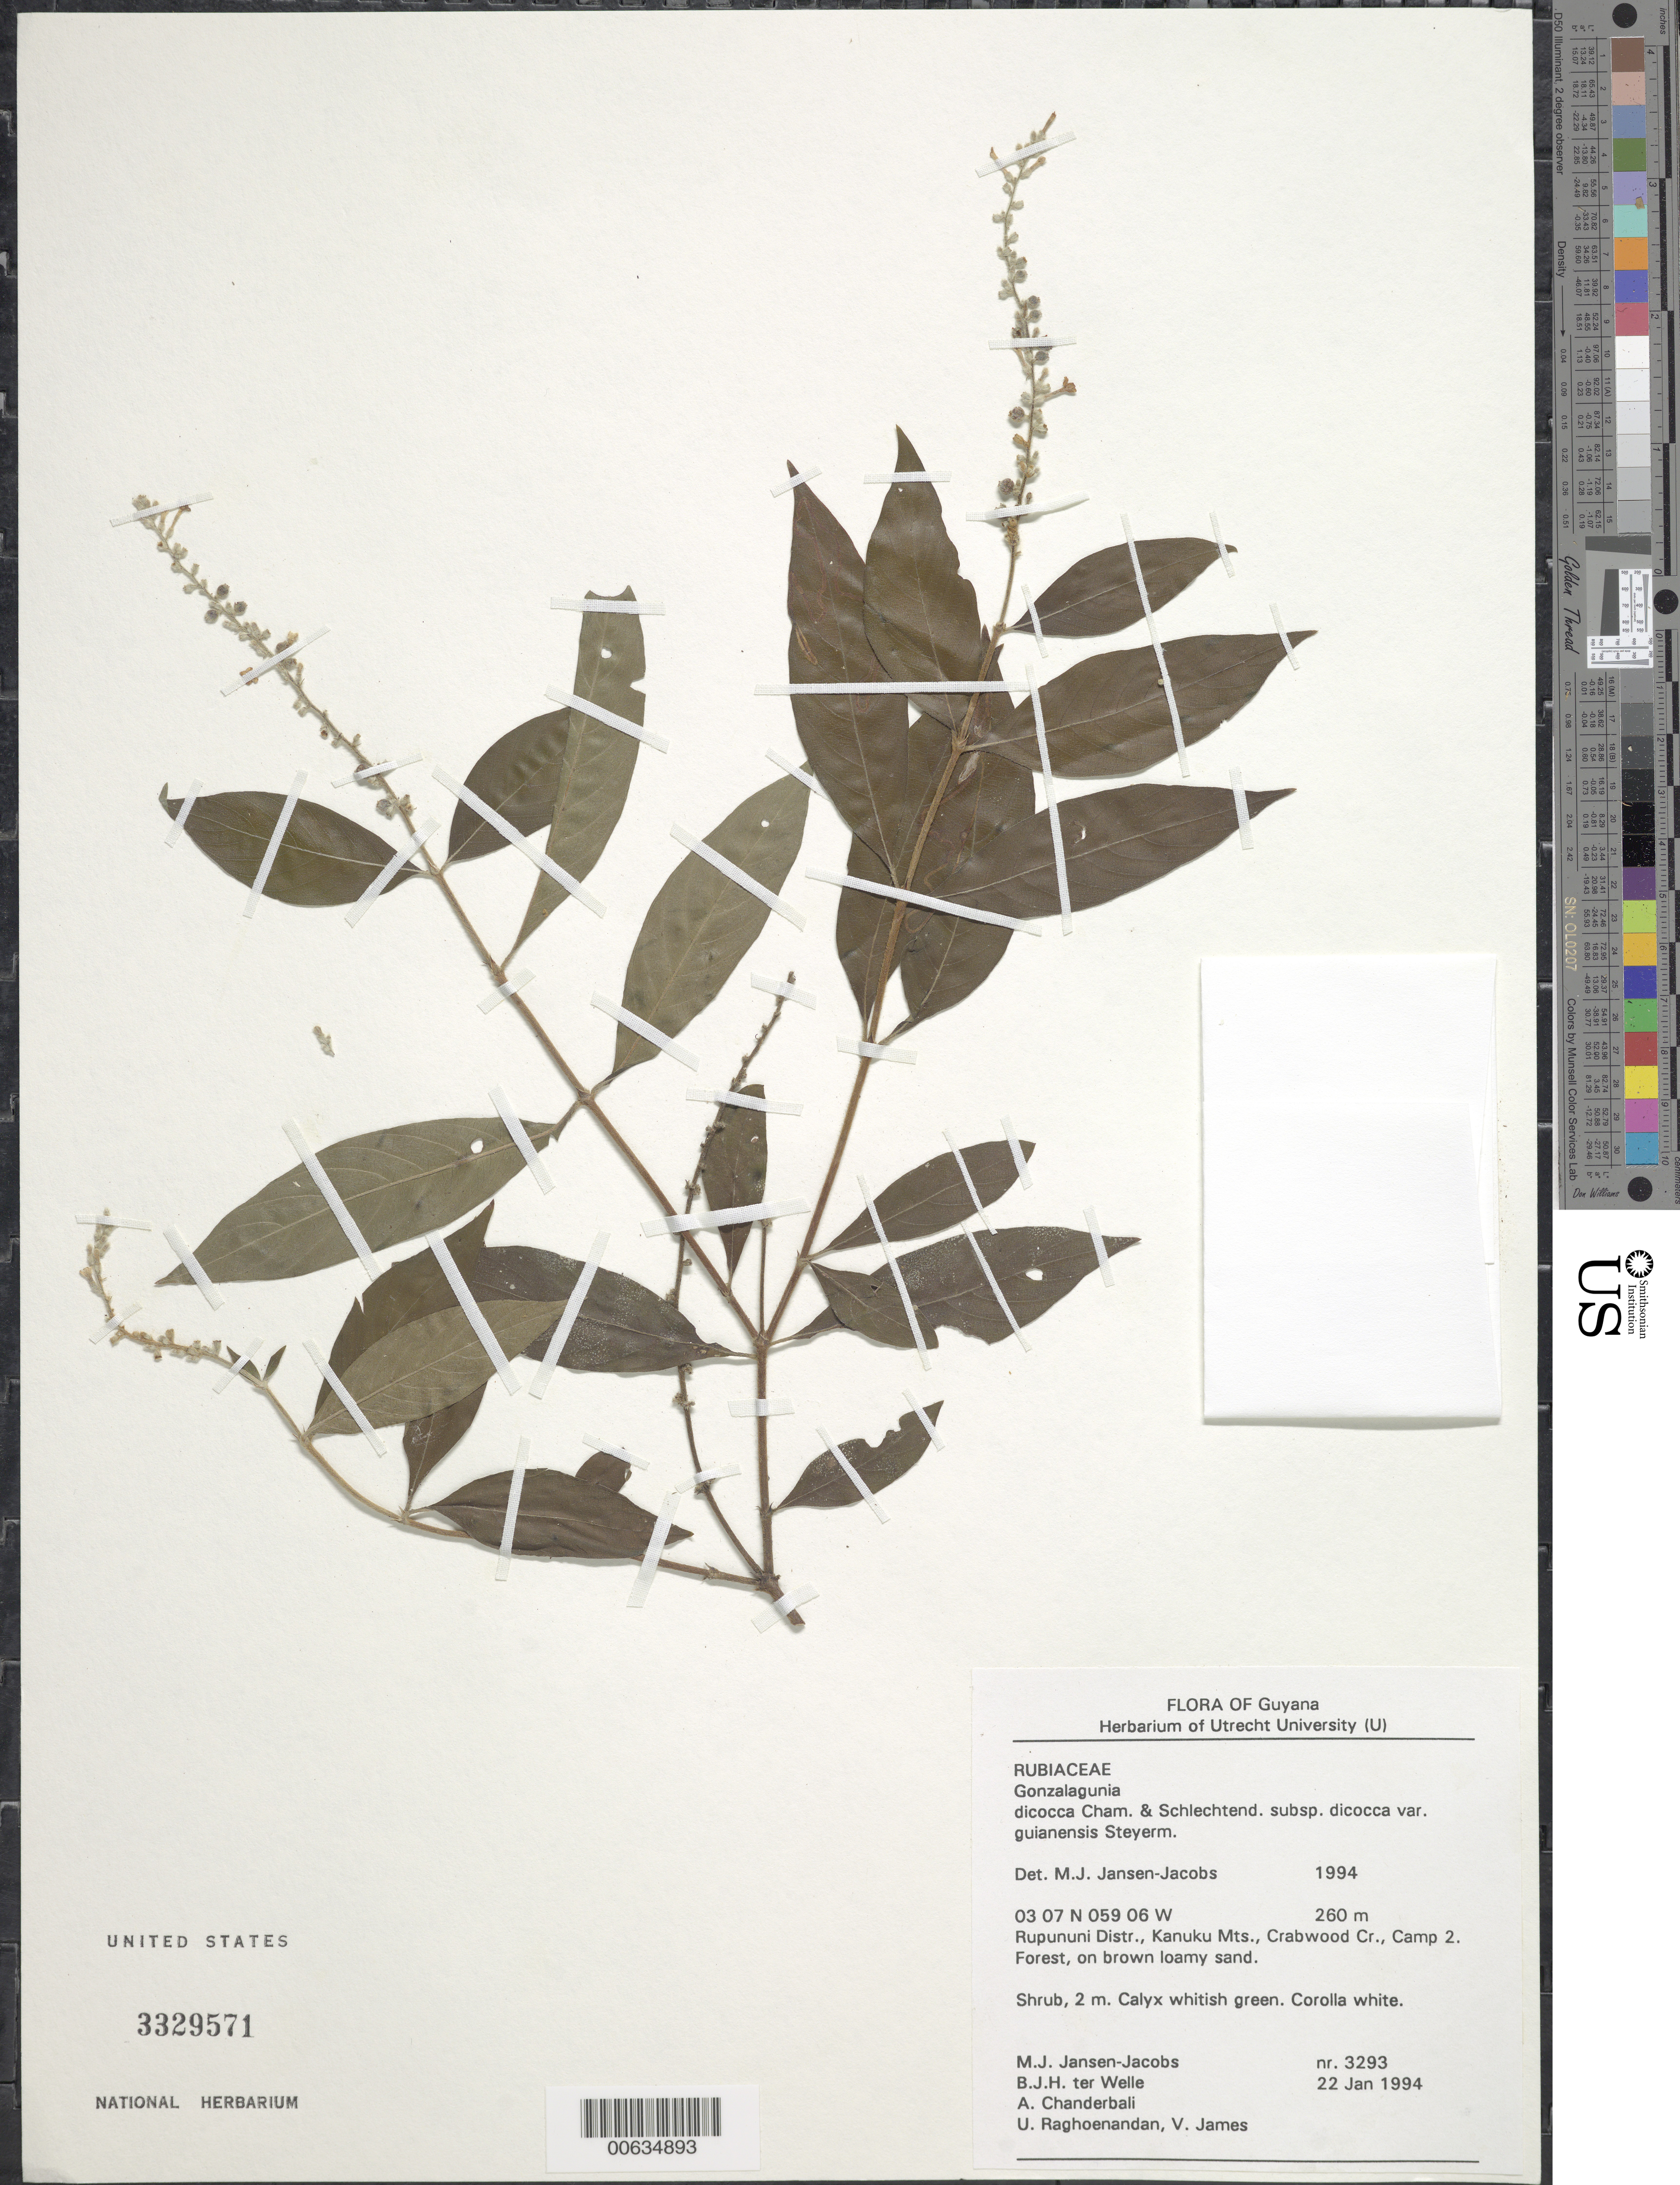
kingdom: Plantae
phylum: Tracheophyta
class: Magnoliopsida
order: Gentianales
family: Rubiaceae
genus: Gonzalagunia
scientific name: Gonzalagunia dicocca var. guianensis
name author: Steyerm.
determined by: Jansen-Jacobs, M. J., (U), Nationaal Herbarium Nederland, Utrecht University branch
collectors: M. J. Jansen-Jacobs, B. Welle, A. S. Chanderbali, U. Raghoenandan & V. James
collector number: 3293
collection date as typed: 22-Jan-94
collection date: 1994-01-22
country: Guyana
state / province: U. Takutu-U. Essequibo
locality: Crabwood Cr., Camp 2, Kanuku Mts., Rupununi District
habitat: Forest on brown loamy sand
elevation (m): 260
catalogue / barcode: US 3329571